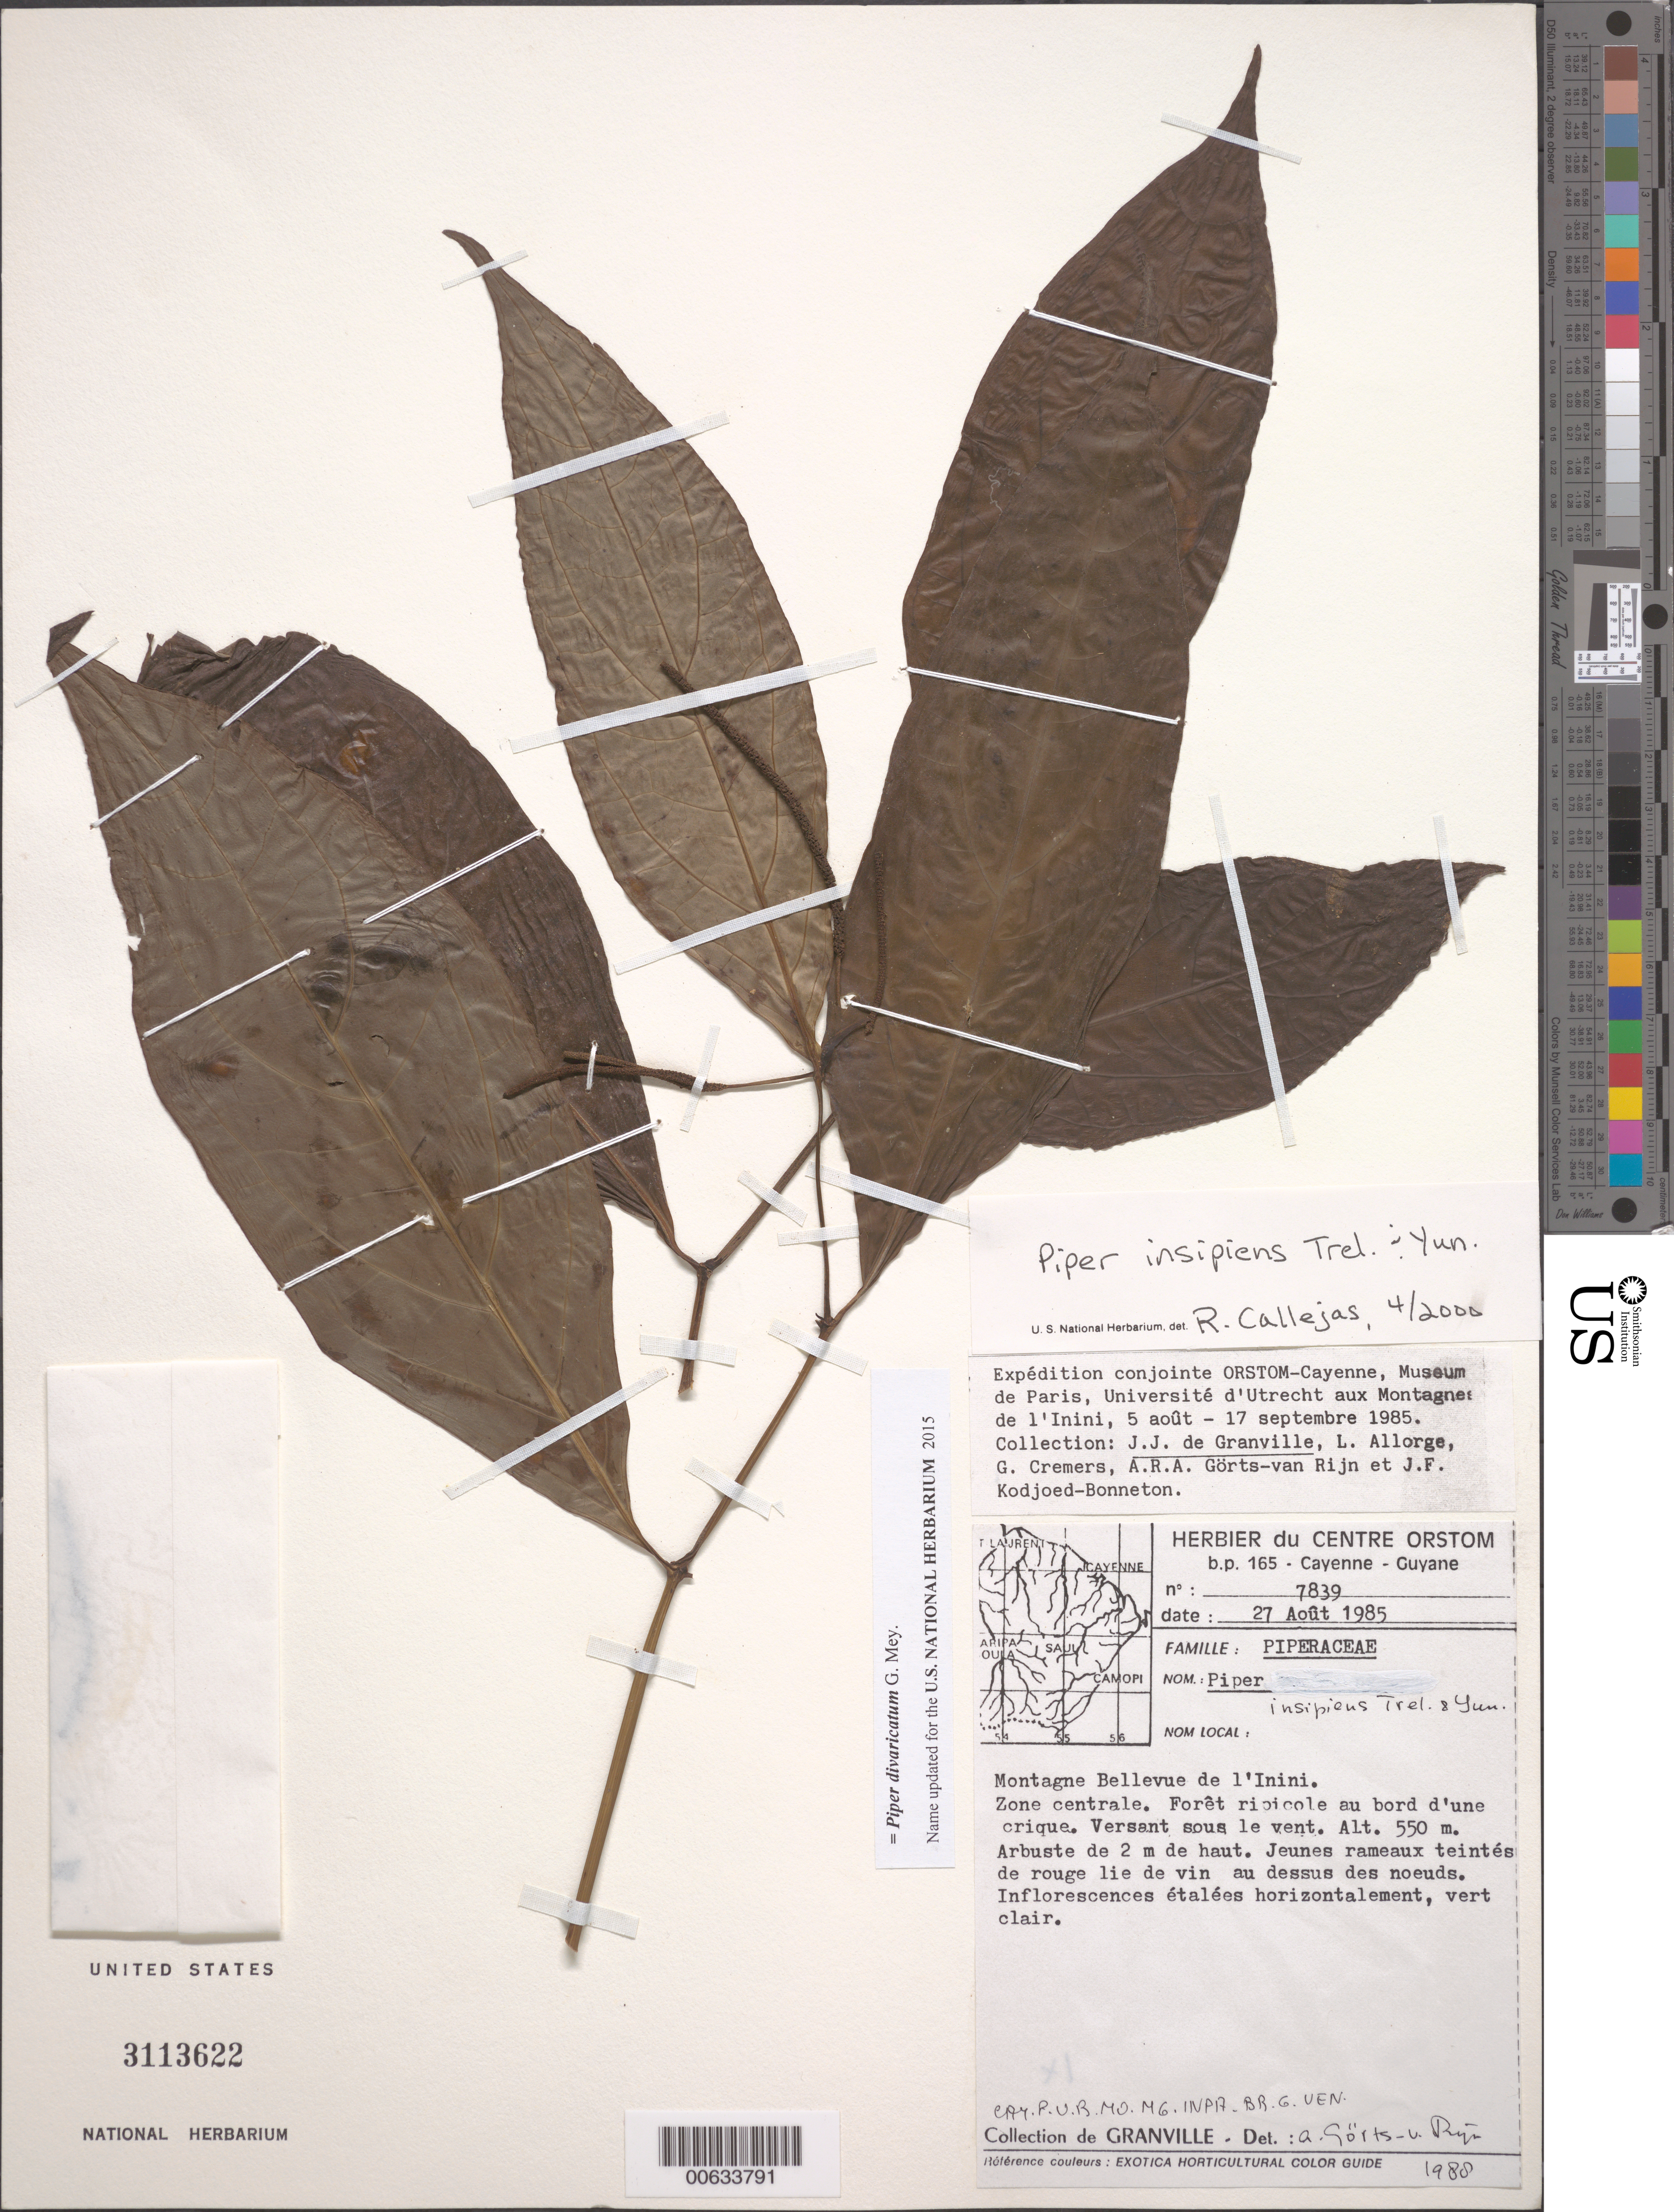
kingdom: Plantae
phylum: Tracheophyta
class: Magnoliopsida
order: Piperales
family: Piperaceae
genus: Piper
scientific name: Piper insipiens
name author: Trel. & Yunck.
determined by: Görts-van Rijn, A. R. A.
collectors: J.-J. de Granville, L. Allorge, G. Cremers, A. .R. A. Görts-van Rijn & J. Kodjoed-Bonneton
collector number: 7839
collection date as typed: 27-Aug-85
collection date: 1985-08-27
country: French Guiana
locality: Montagnes Bellevue de l'Inini, zone centrale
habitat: Versant sous la vent. forêt ripicole au bord d'une crique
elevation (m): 550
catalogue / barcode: US 3113622